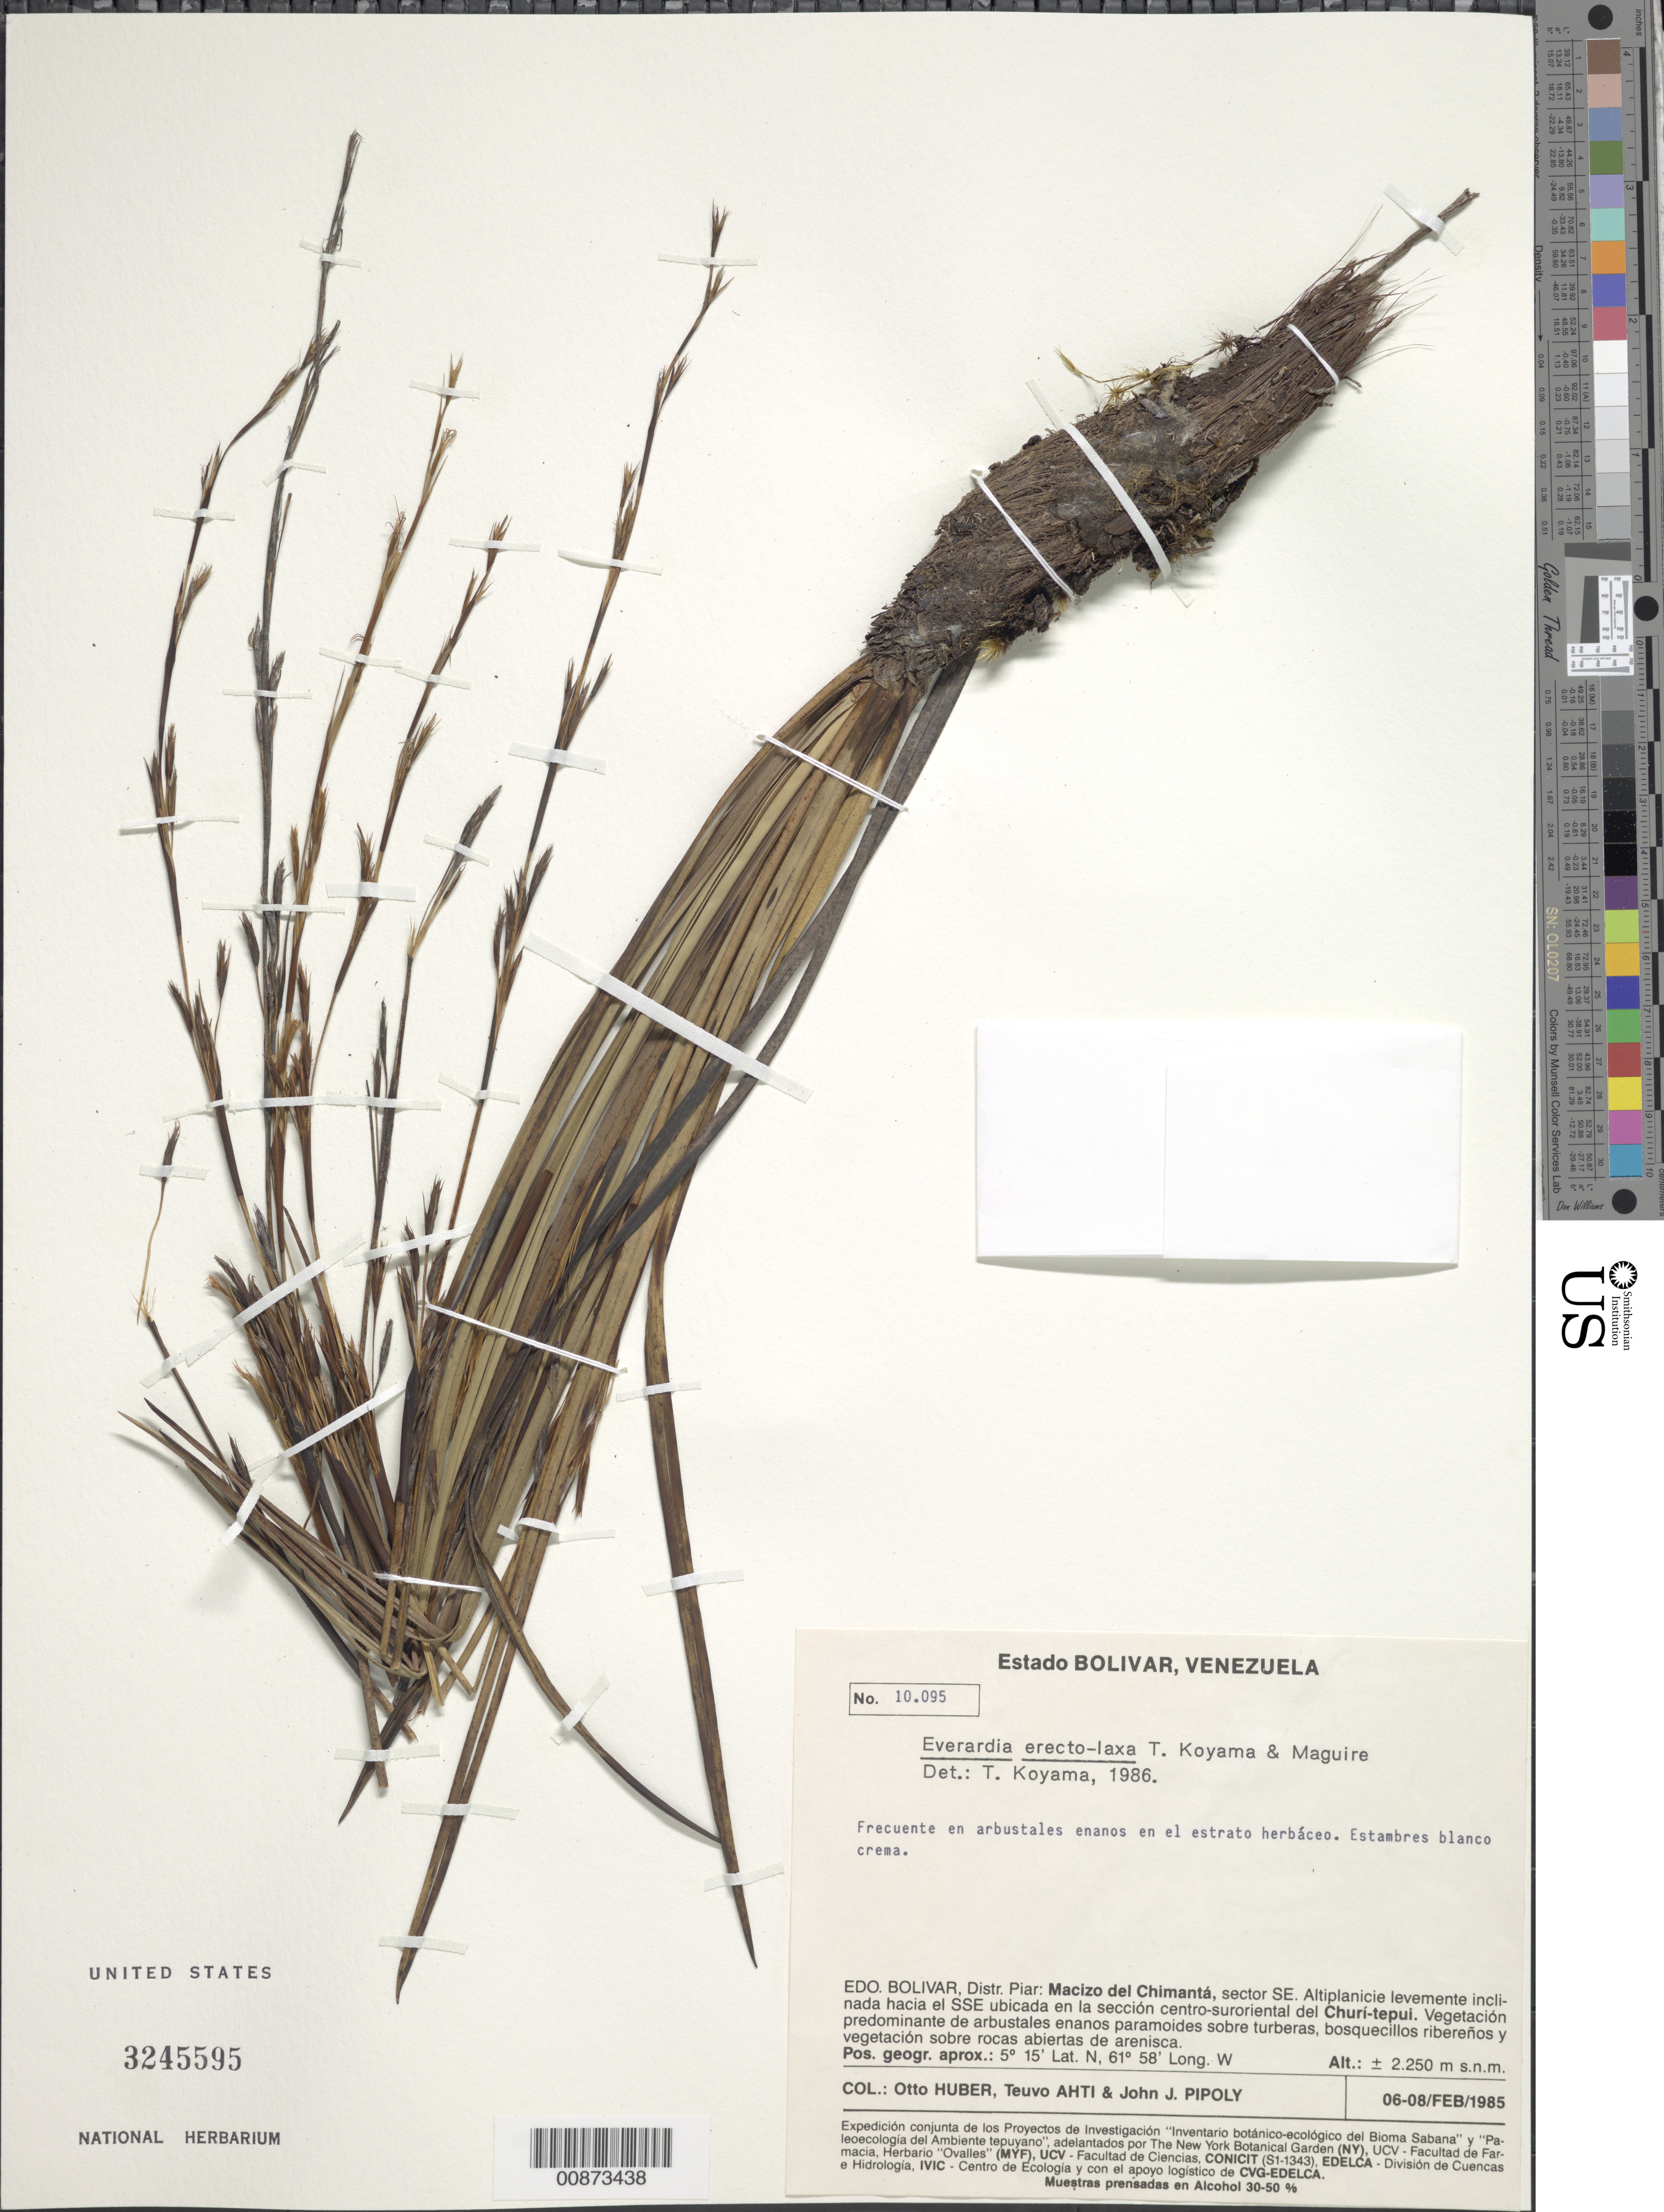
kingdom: Plantae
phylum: Tracheophyta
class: Liliopsida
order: Poales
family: Cyperaceae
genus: Cephalocarpus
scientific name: Cephalocarpus longifolius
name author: (Gilly) S.M. Costa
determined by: Strong, Mark T., (BOT), Smithsonian Institution - National Museum of Natural History (UNITED STATES)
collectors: O. Huber, T. T. Ahti & J. J. Pipoly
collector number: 10095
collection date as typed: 6-Feb-85 to 8-Feb-85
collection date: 1985-02-06/1985-02-08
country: Venezuela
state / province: Bolívar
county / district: Piar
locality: Macizo del Chimantá, SE Churí-tepuí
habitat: Arbustales enanos en el estrato herbaceo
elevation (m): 2250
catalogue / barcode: US 3245595